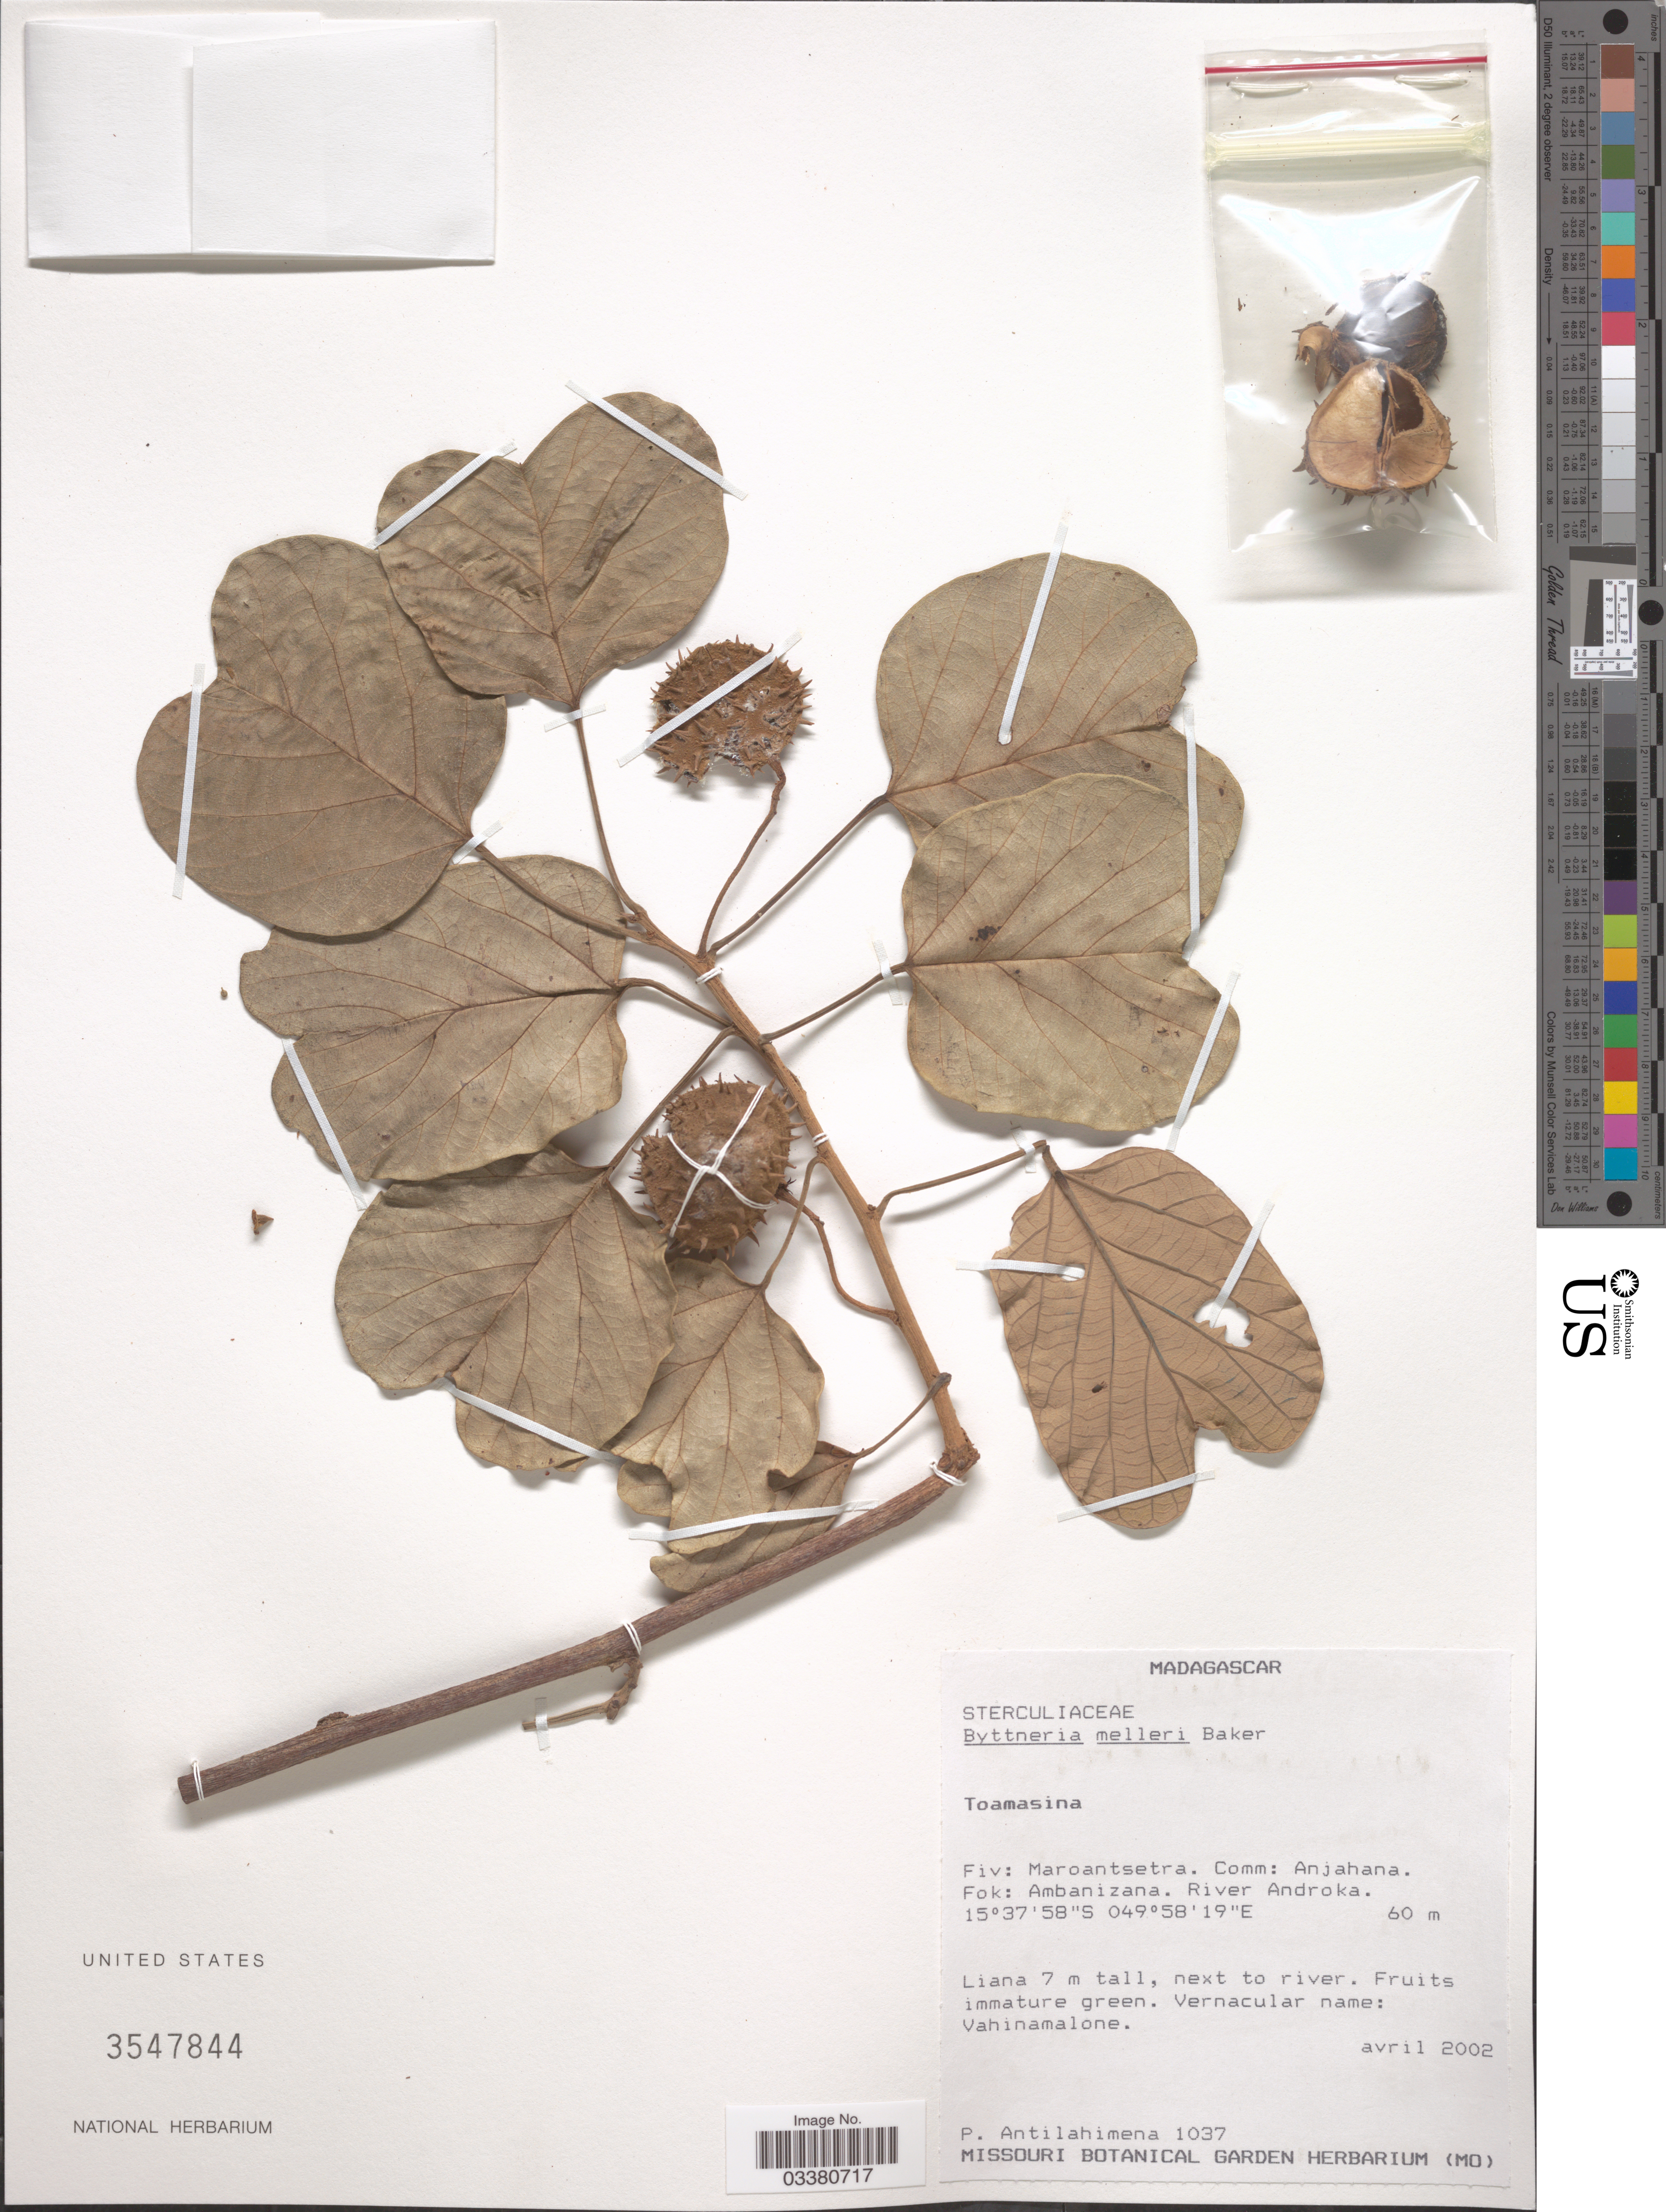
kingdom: Plantae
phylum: Tracheophyta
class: Magnoliopsida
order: Malvales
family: Malvaceae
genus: Byttneria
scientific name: Byttneria melleri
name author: Baker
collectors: P. Antilahimena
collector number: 1037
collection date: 2002-04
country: Madagascar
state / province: Analanjirofo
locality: Fiv: Maroantsetra. Comm: Anjahana. Fok: Ambanizana. River Androka.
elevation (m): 60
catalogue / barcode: US 3547844